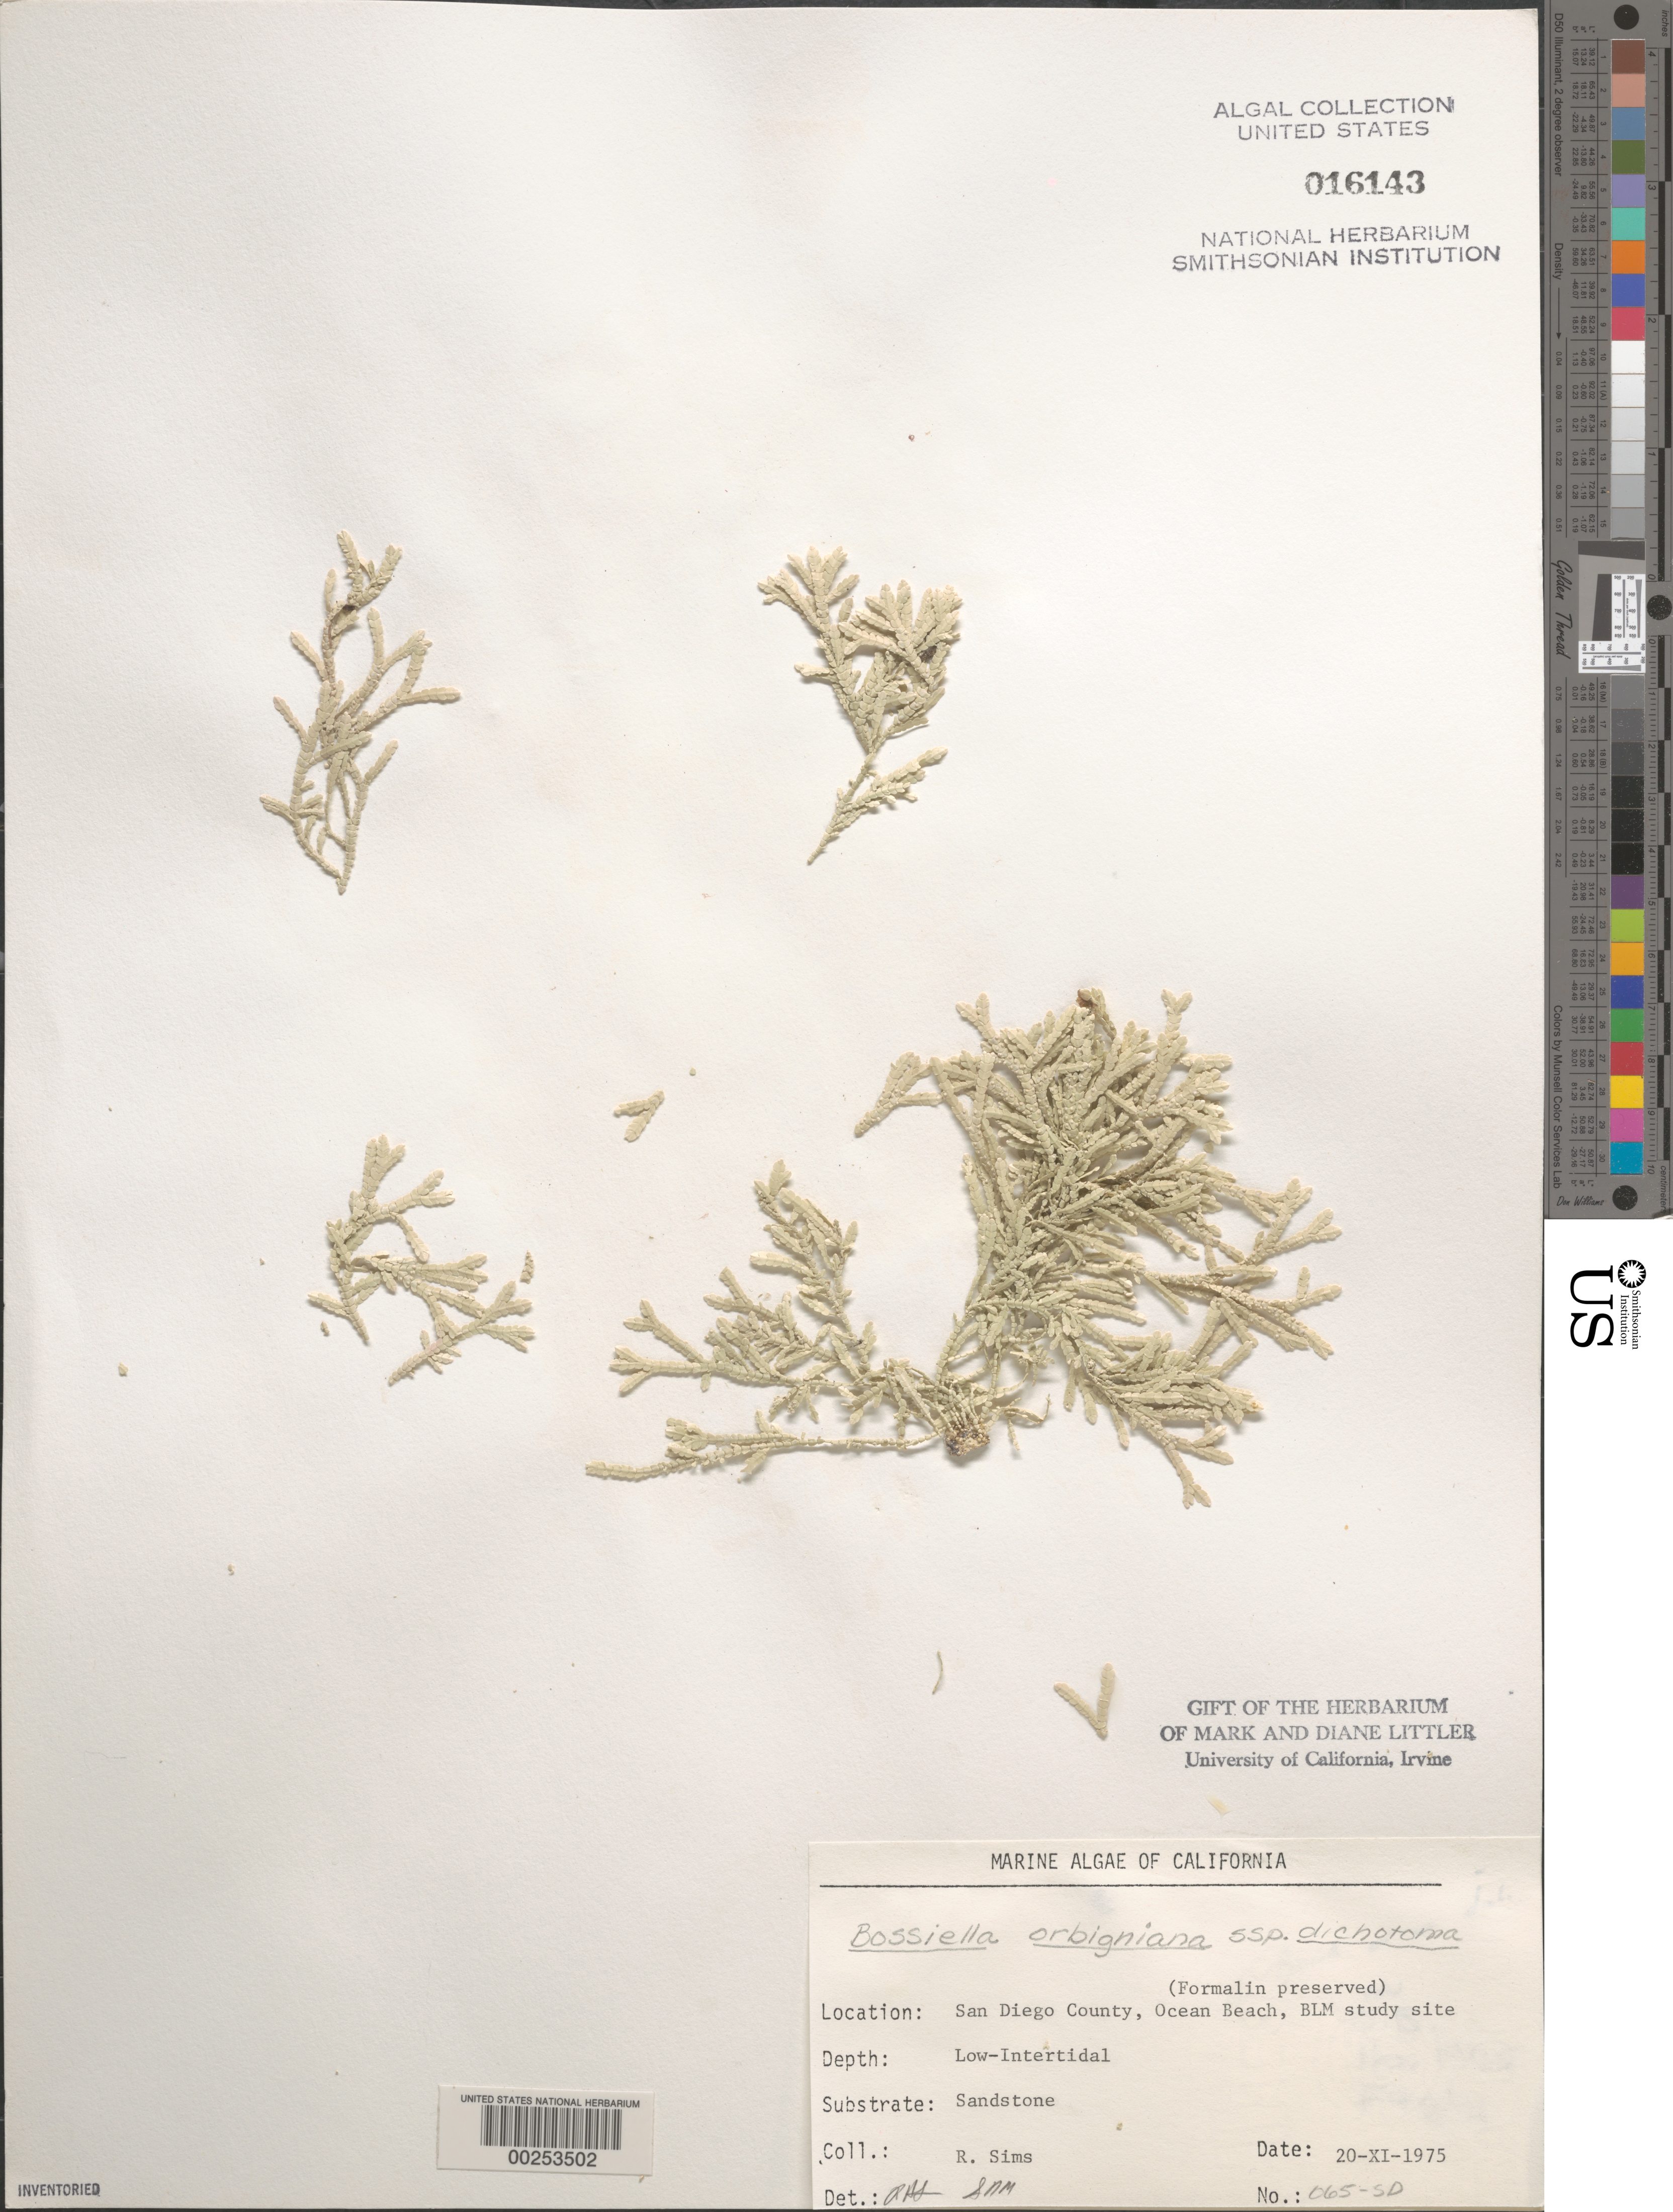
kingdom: Plantae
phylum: Rhodophyta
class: Florideophyceae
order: Corallinales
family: Corallinaceae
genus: Bossiella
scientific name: Bossiella orbigniana subsp. dichotoma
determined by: Sims, Robert H.; Murray, S. N.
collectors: R. H. Sims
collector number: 065-sd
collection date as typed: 20 Nov 1975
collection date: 1975-11-20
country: United States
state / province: California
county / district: San Diego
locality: Ocean Beach, end of Del Monte Street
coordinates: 32 44' 35"N, 117 15' 15"W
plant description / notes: BLM-SOCALBIGHT Rocky Intertidal Survey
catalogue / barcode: US 16143